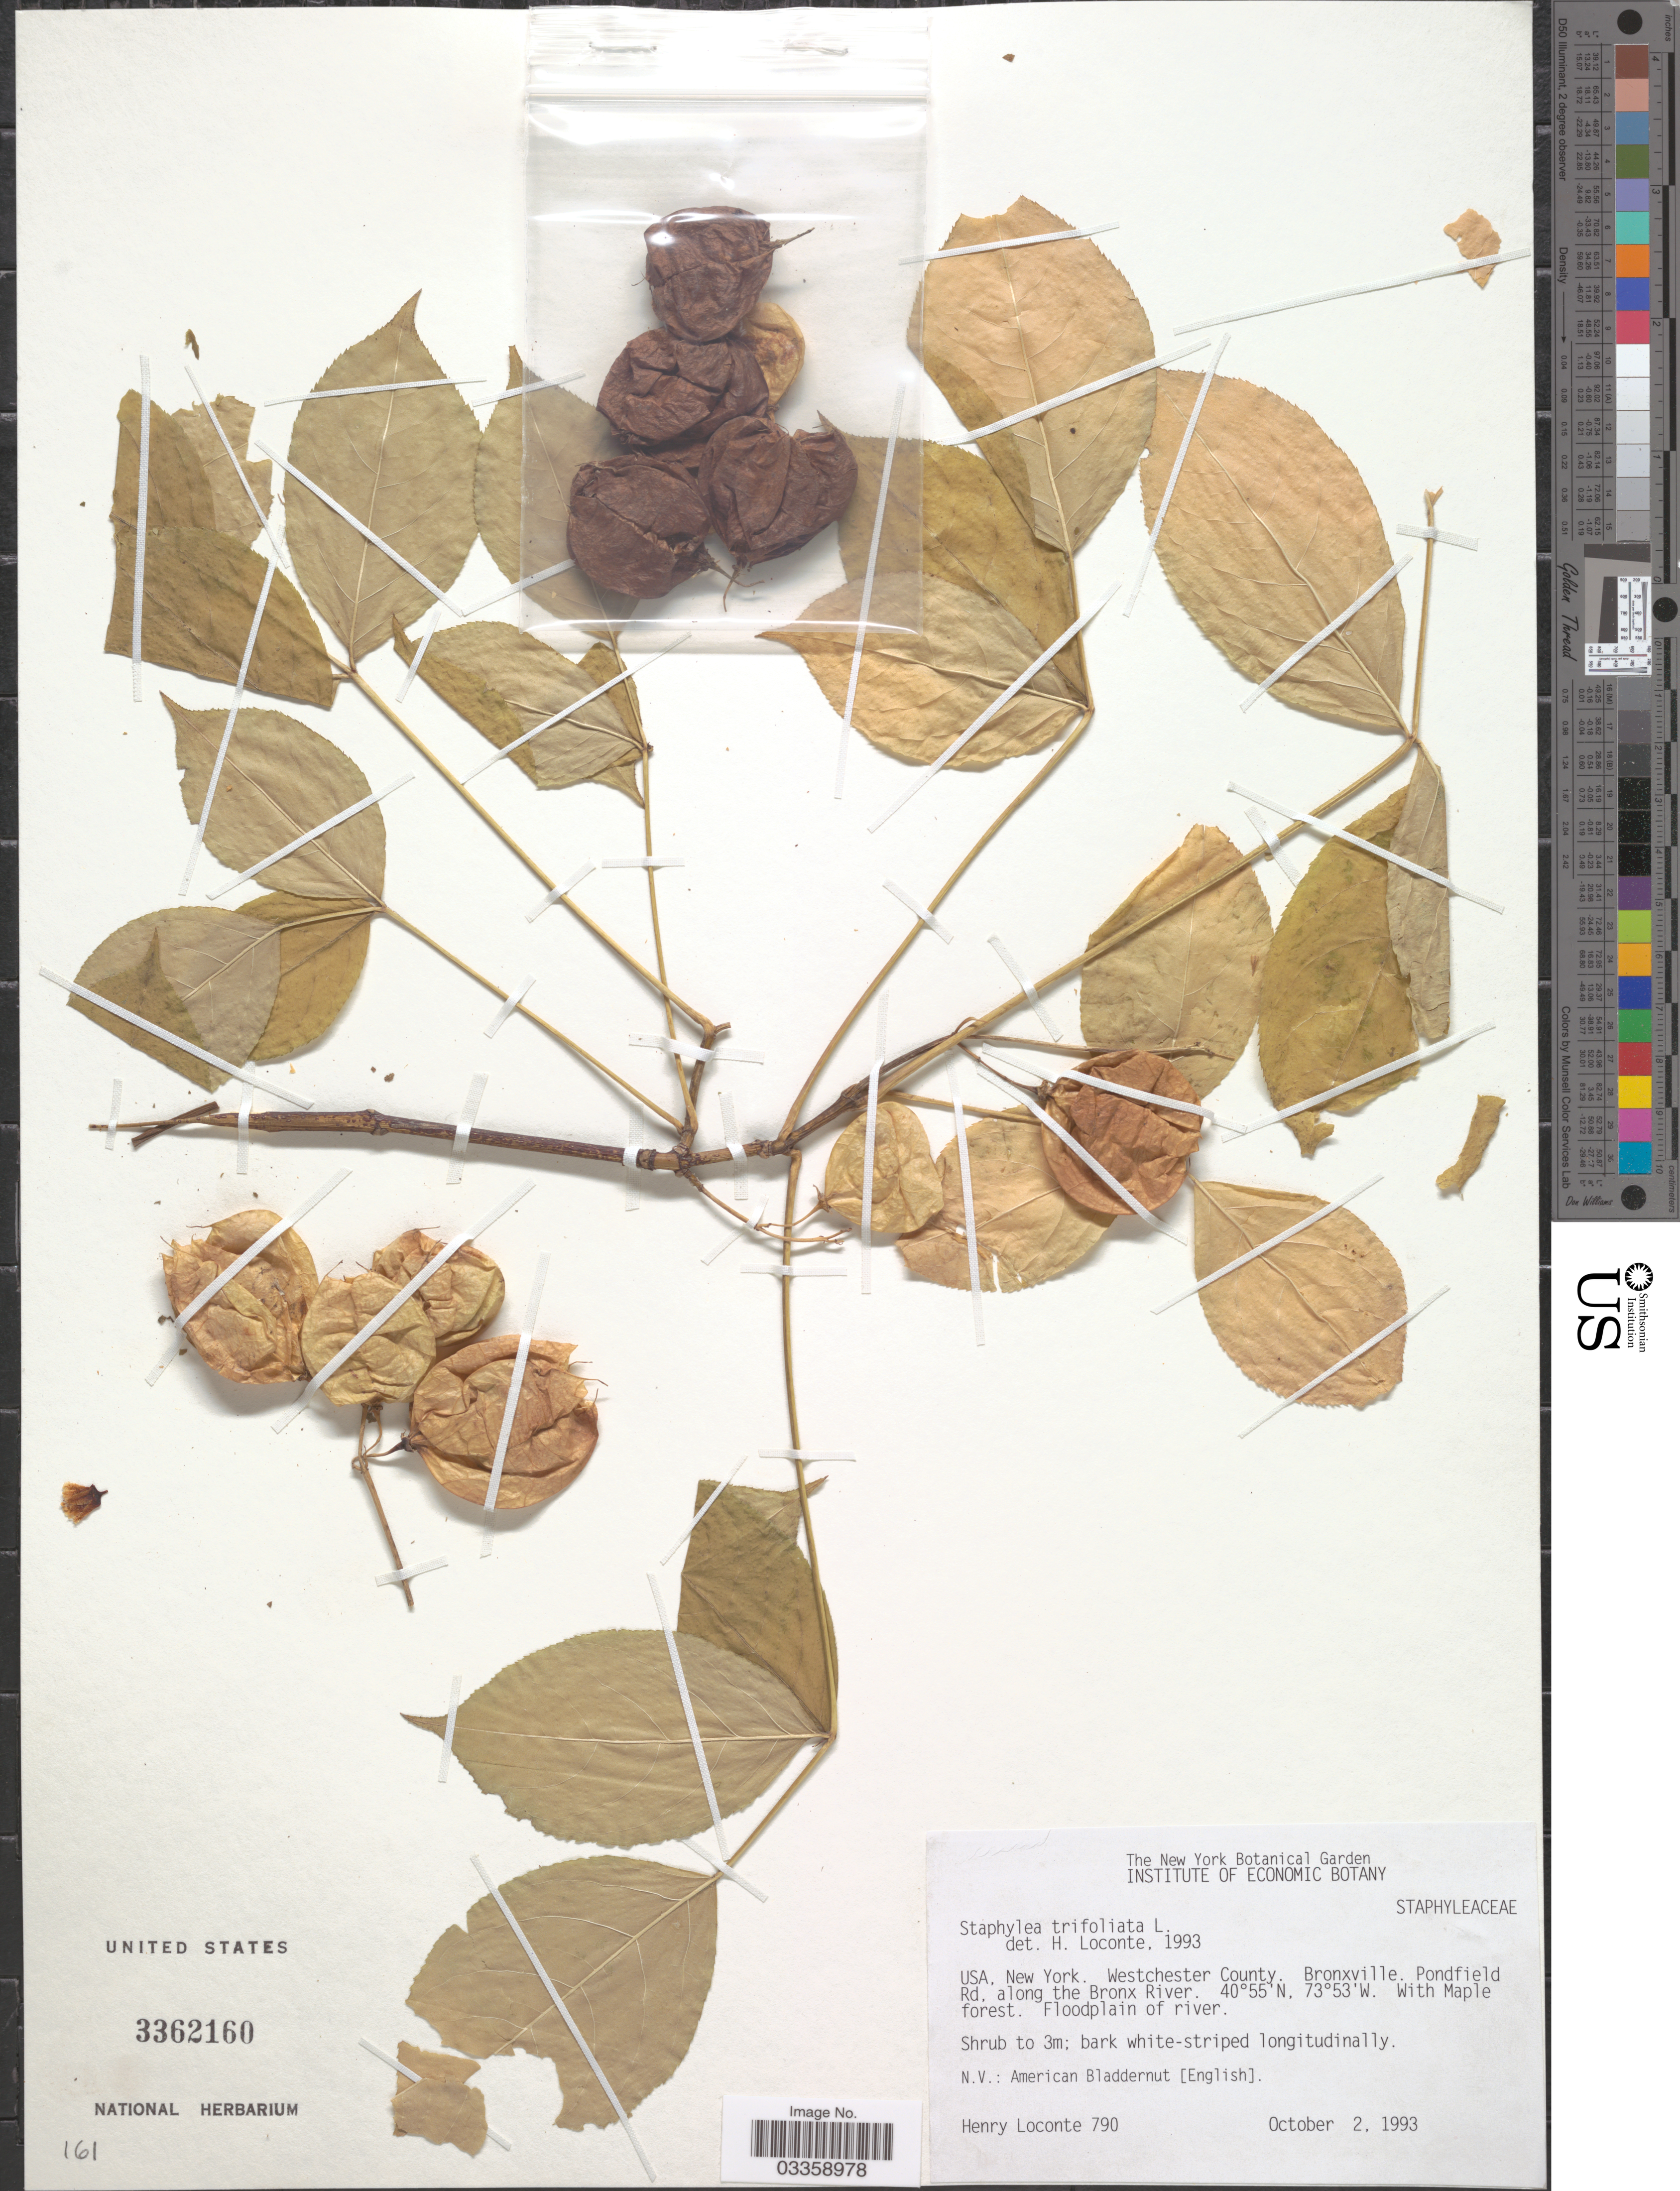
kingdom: Plantae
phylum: Tracheophyta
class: Magnoliopsida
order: Crossosomatales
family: Staphyleaceae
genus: Staphylea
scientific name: Staphylea trifolia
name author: L.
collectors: H. Loconte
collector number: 790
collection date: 1993-10-02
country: United States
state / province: New York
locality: Westchester County. Bronxville. Pondfield Rd. along the Bronx River.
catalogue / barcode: US 3362160